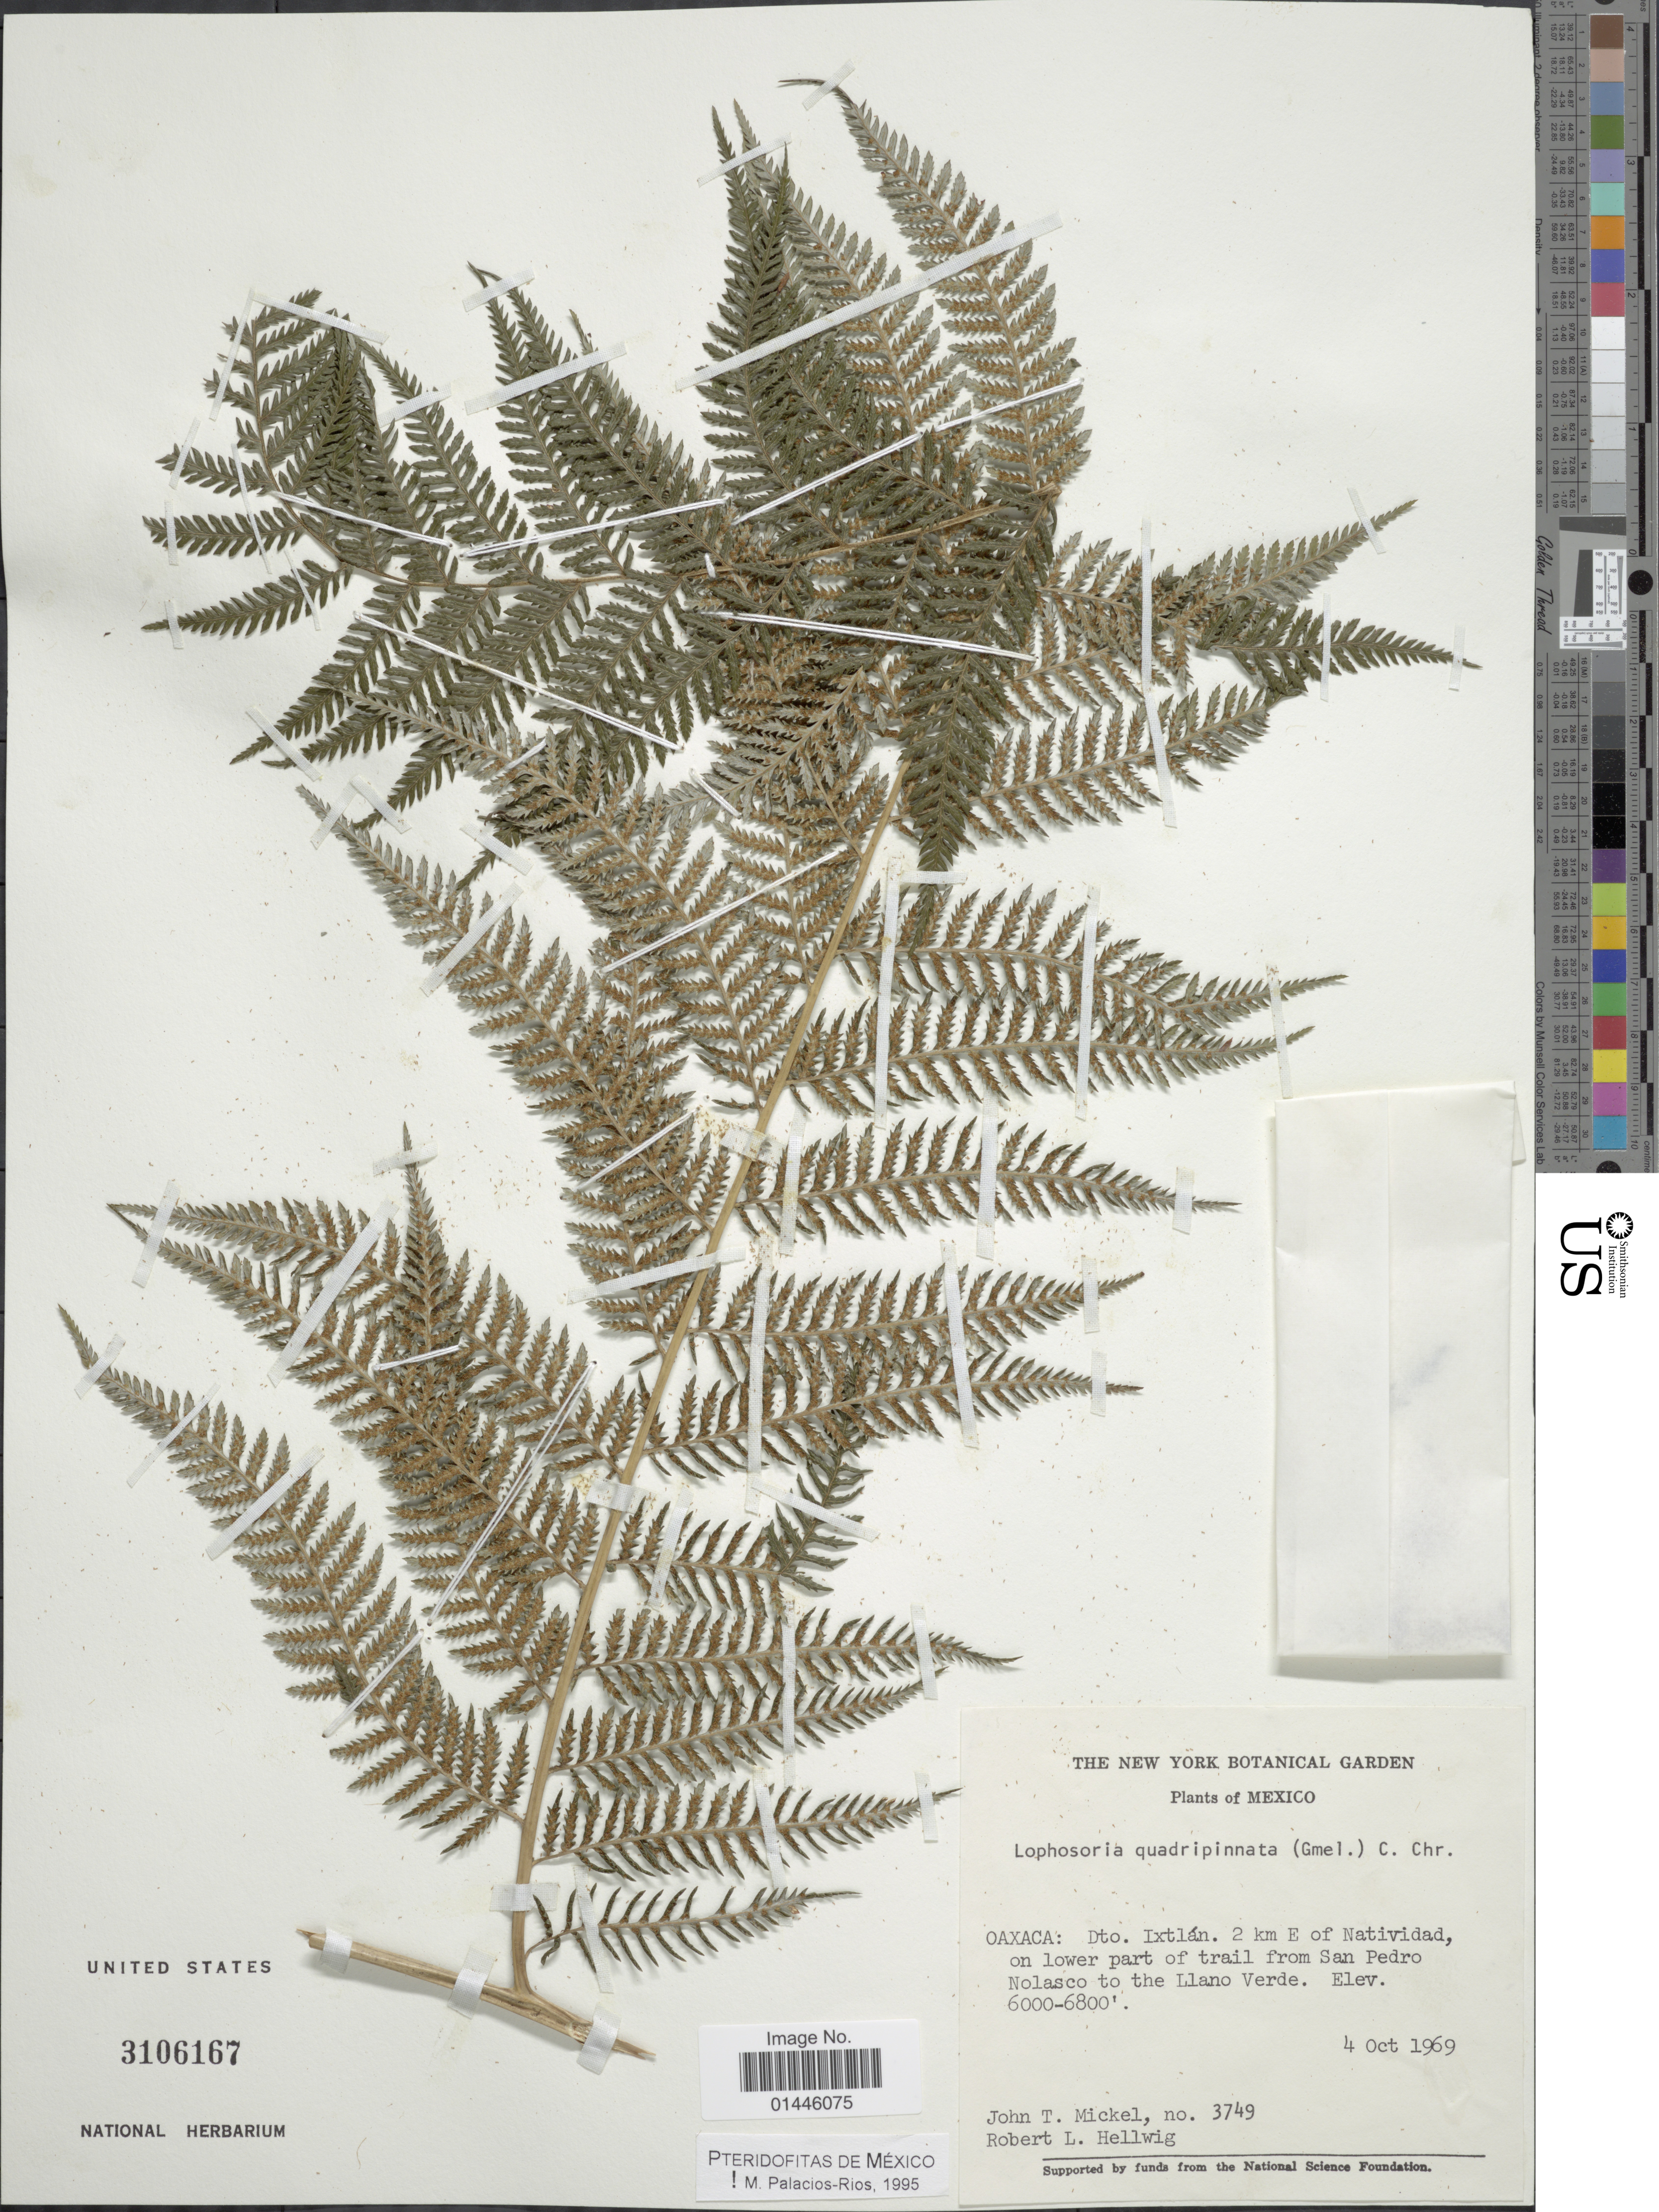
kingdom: Plantae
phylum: Tracheophyta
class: Polypodiopsida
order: Cyatheales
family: Dicksoniaceae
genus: Lophosoria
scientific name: Lophosoria quadripinnata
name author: (J.F. Gmel.) C. Chr.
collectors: J. T. Mickel & R. Hellwig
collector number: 3749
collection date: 1969-10-04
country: Mexico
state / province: Oaxaca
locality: Dto. Ixtlan, 2 km E of Natividad, on lower part of trail from San Pedro Nolasco to the Llano Verde.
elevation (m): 1829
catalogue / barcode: US 3106167